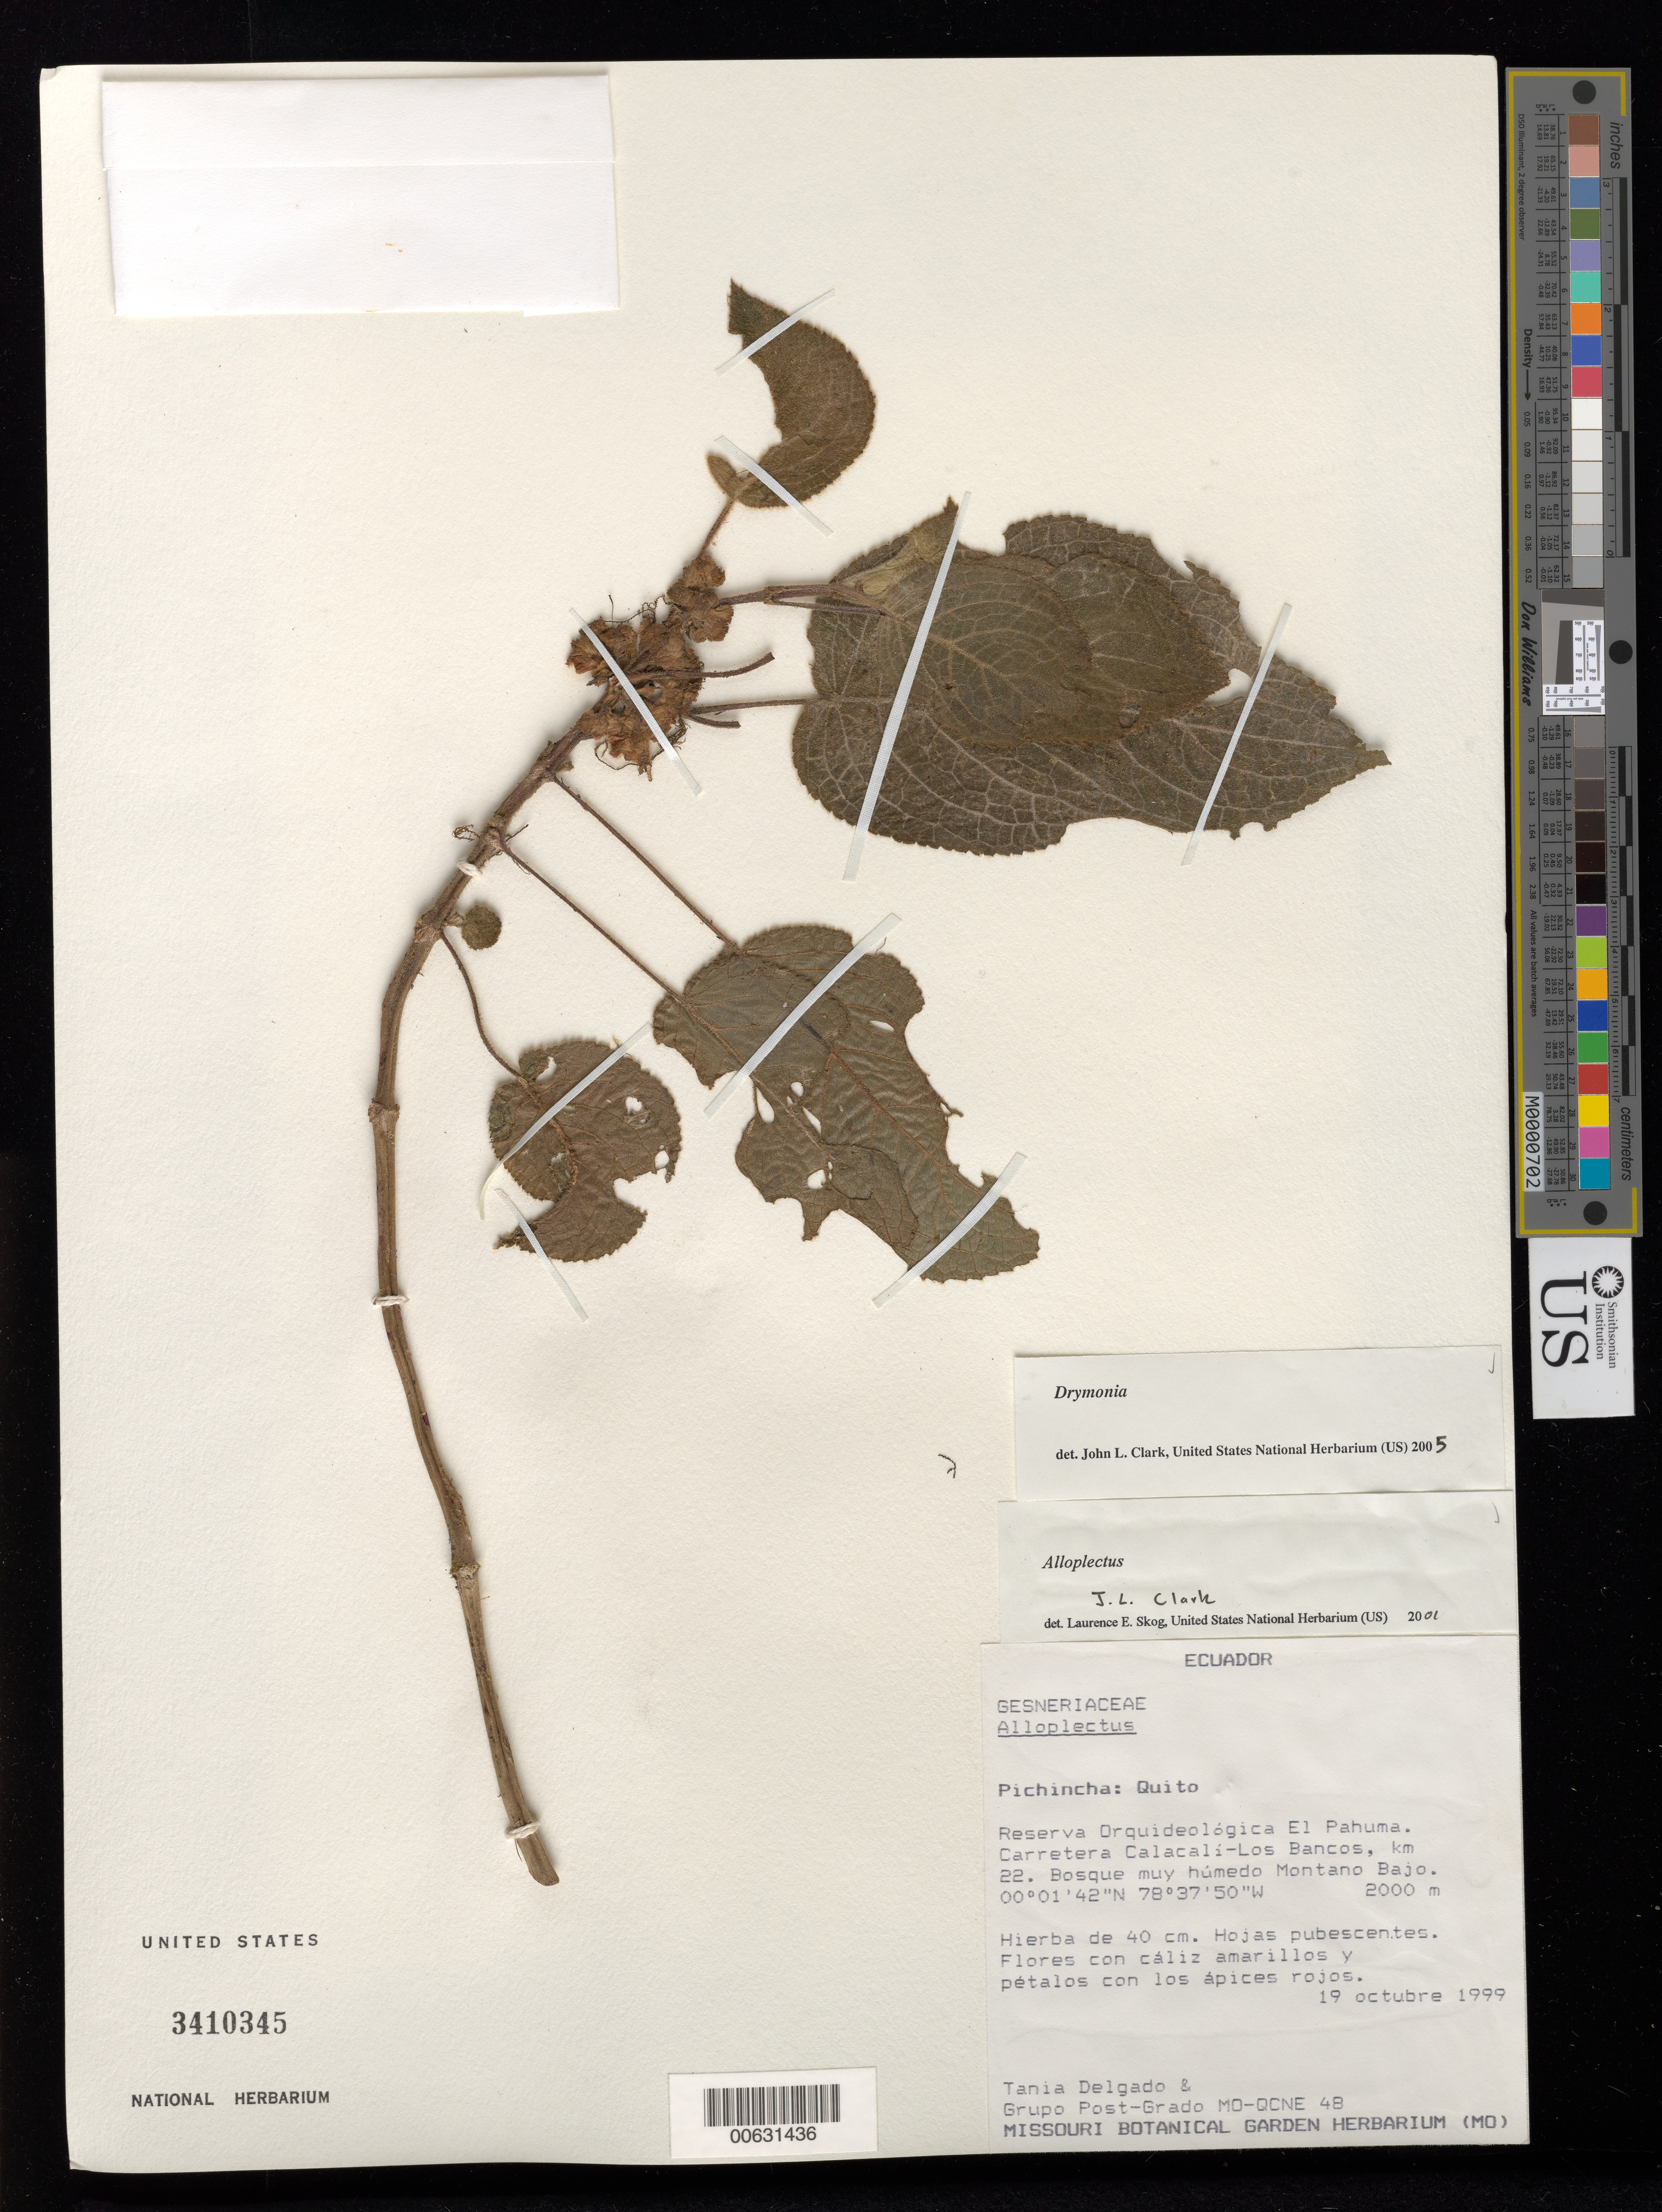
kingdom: Plantae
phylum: Tracheophyta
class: Magnoliopsida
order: Lamiales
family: Gesneriaceae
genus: Drymonia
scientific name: Drymonia sp.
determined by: Clark, J. L., (SEL), The Marie Selby Botanical Garden (UNITED STATES)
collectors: T. Delgado & Grupo Post-Grado MO-QCNE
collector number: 48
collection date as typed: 19 Oct 1999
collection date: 1999-10-19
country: Ecuador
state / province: Pichincha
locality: Quito, Reserva Orquideológica El Pahuma, Carretera Calacalí-Los Bancos, km 22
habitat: Bosque muy húmedo, montano bajo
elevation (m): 2000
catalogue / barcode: US 3410345